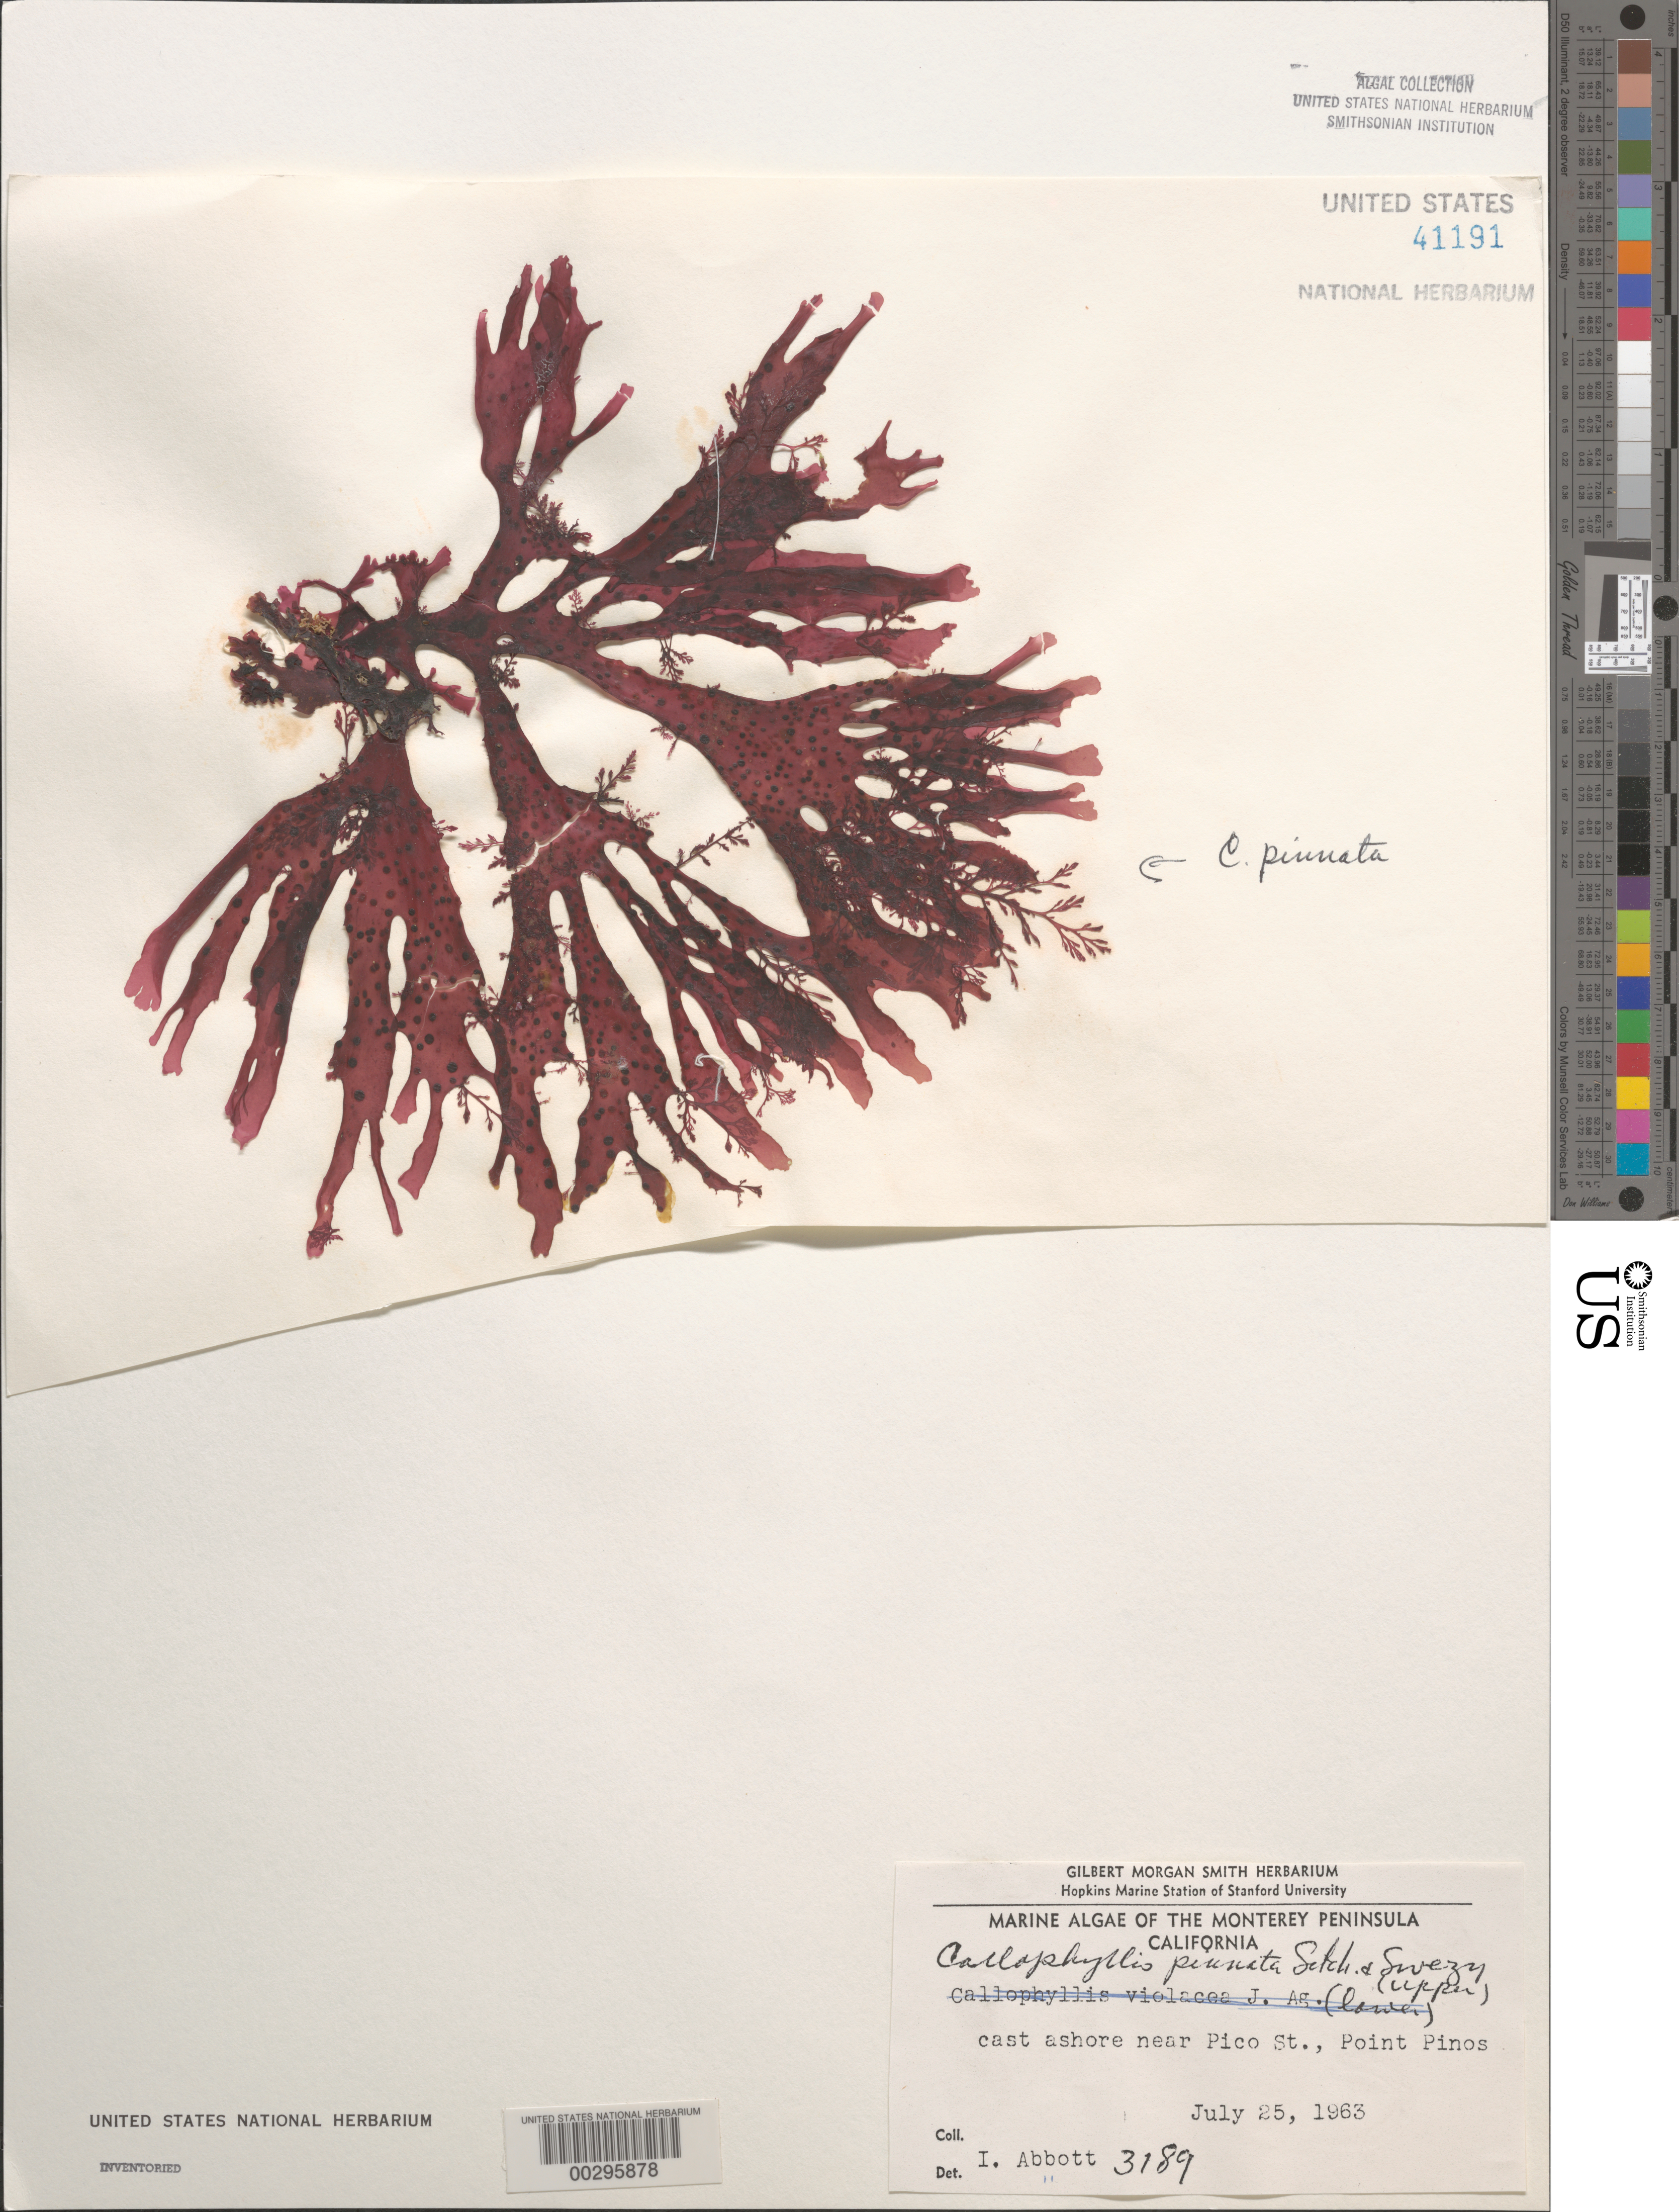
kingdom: Plantae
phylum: Rhodophyta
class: Florideophyceae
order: Gigartinales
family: Kallymeniaceae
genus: Callophyllis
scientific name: Callophyllis pinnata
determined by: Abbott, Isabella A.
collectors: I. A. Abbott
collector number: IAA 3189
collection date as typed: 25 Jul 1963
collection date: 1963-07-25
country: United States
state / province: California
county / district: Monterey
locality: Point Pinos, near Pico Street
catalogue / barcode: US 41191